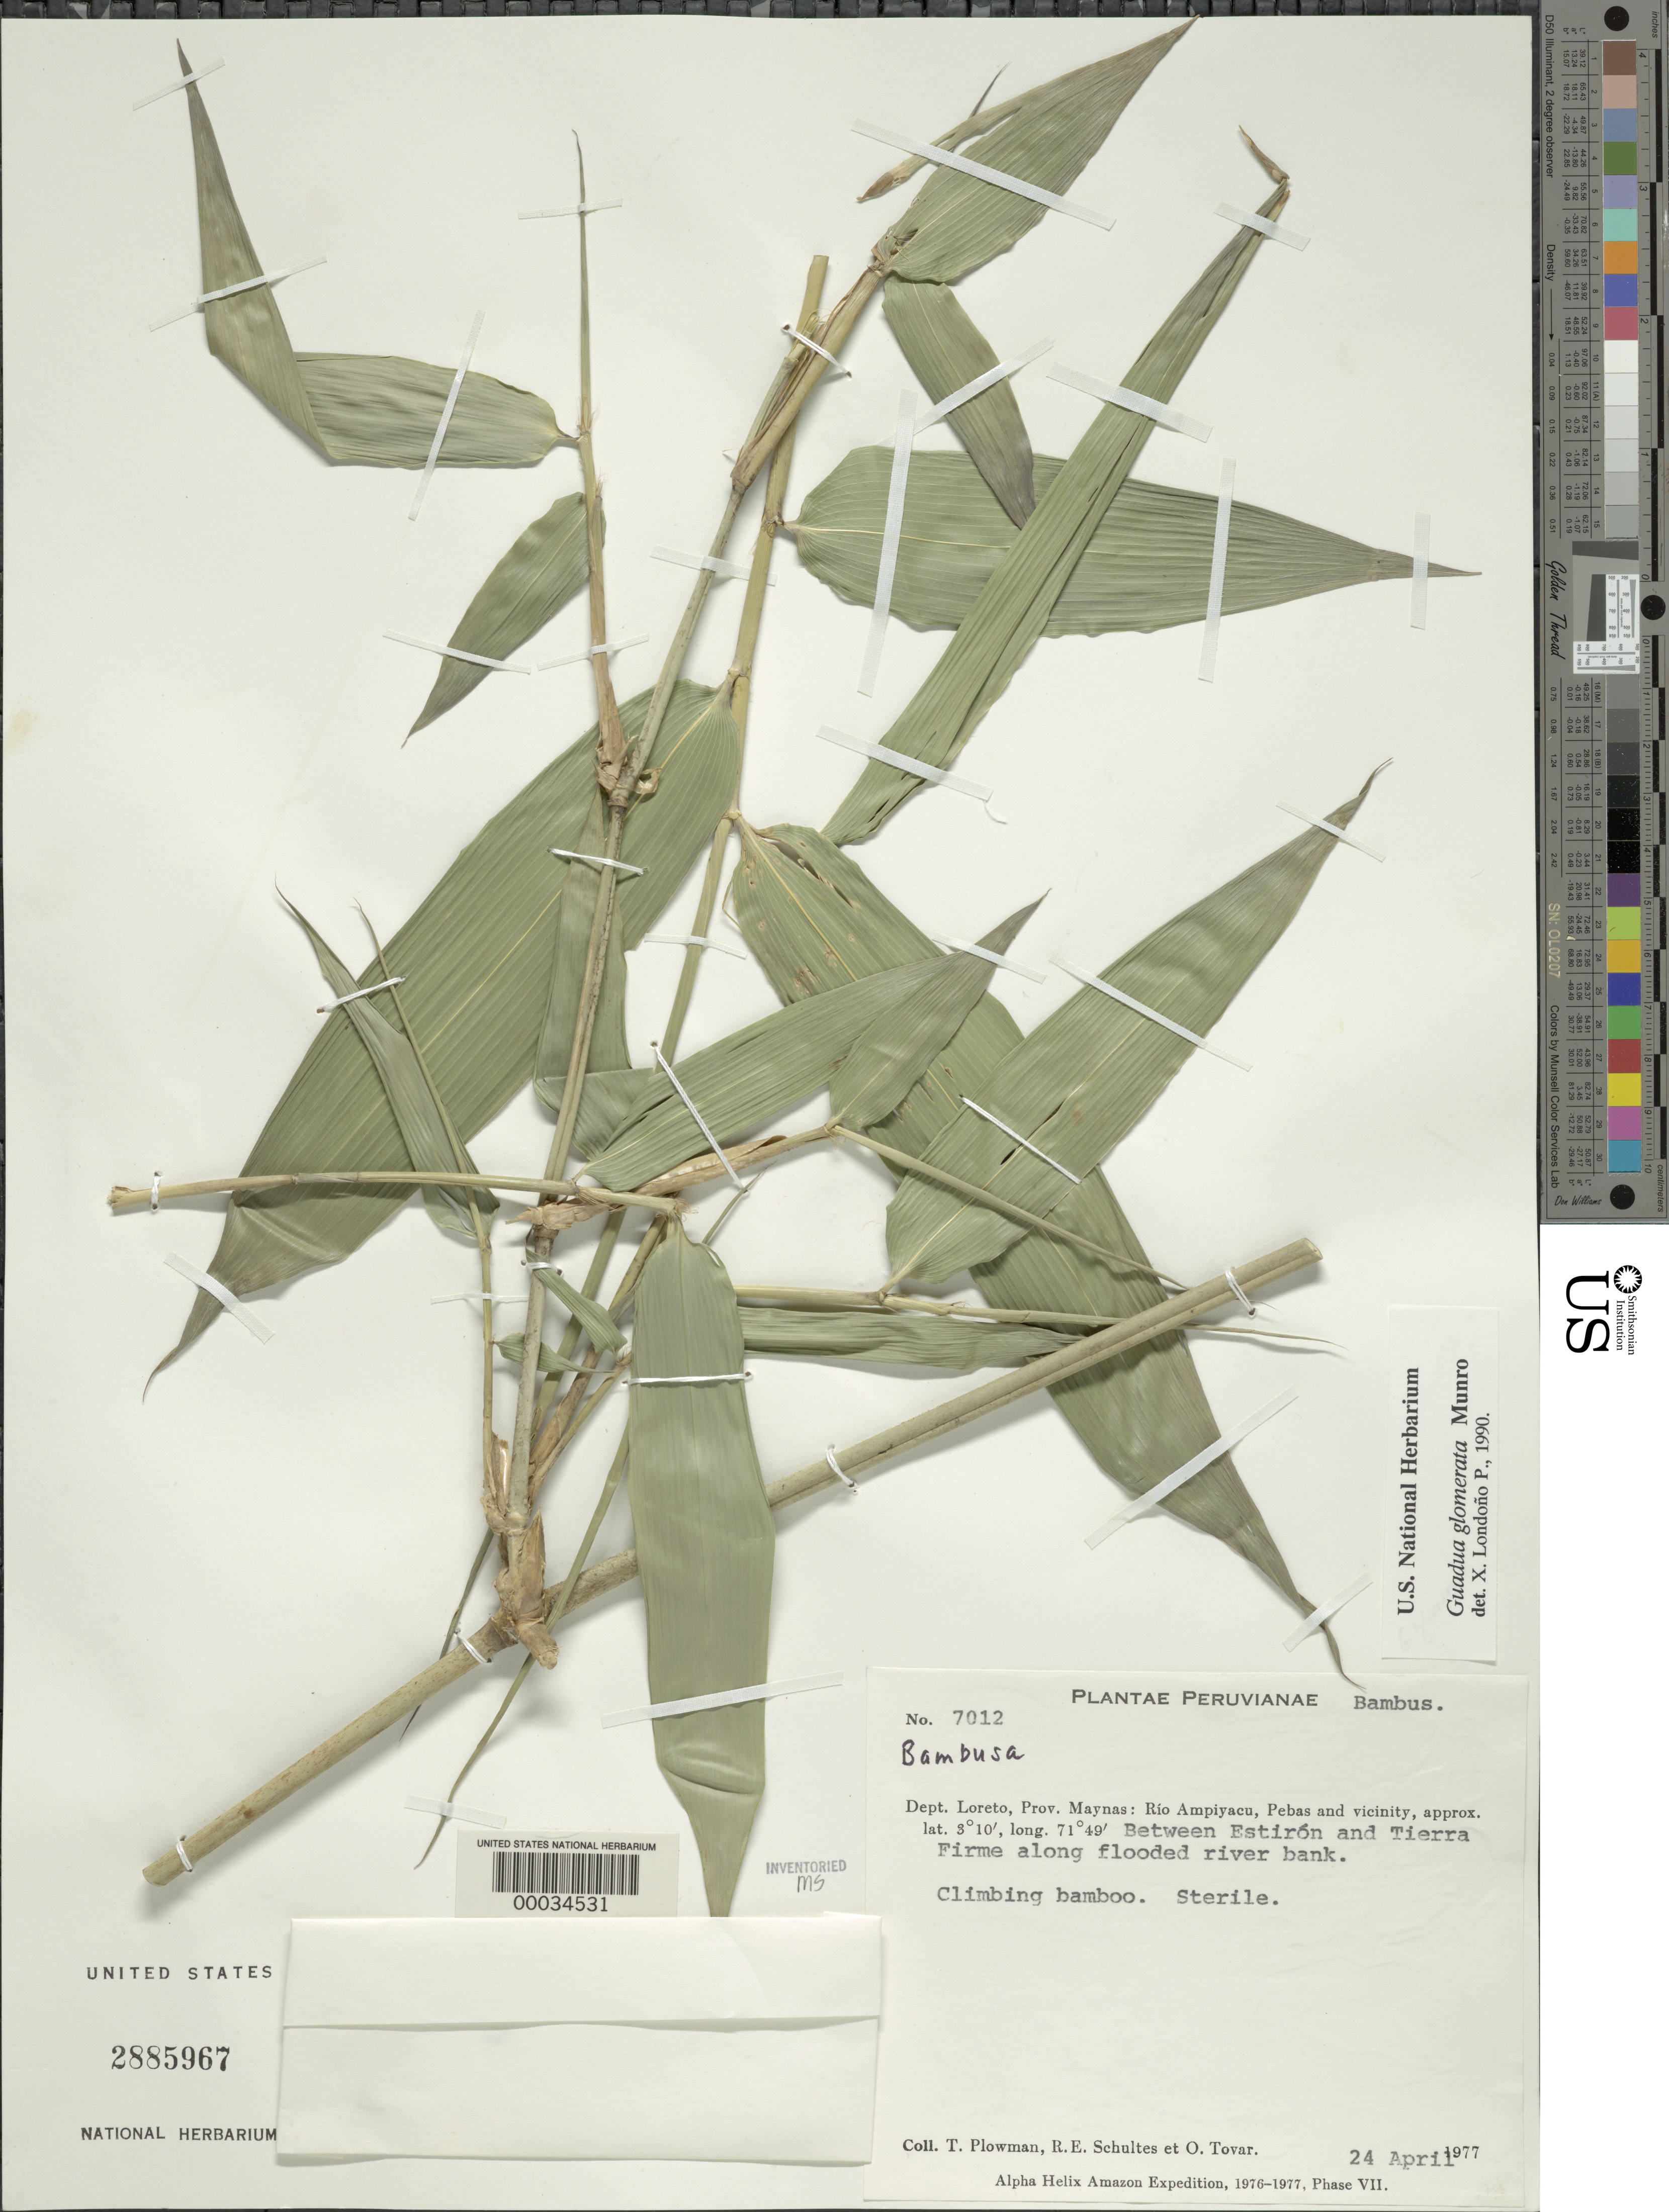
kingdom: Plantae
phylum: Tracheophyta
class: Liliopsida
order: Poales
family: Poaceae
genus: Guadua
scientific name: Guadua glomerata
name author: Munro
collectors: T. Plowman, R. E. Schultes & Ó. Tovar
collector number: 7012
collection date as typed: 24 Apr 1977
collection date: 1977-04-24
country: Peru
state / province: Loreto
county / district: Maynas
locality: Rio ampiyacu, pebas and vicinity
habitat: Between estiron and tierra firme along flooded river bank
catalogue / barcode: US 2885967